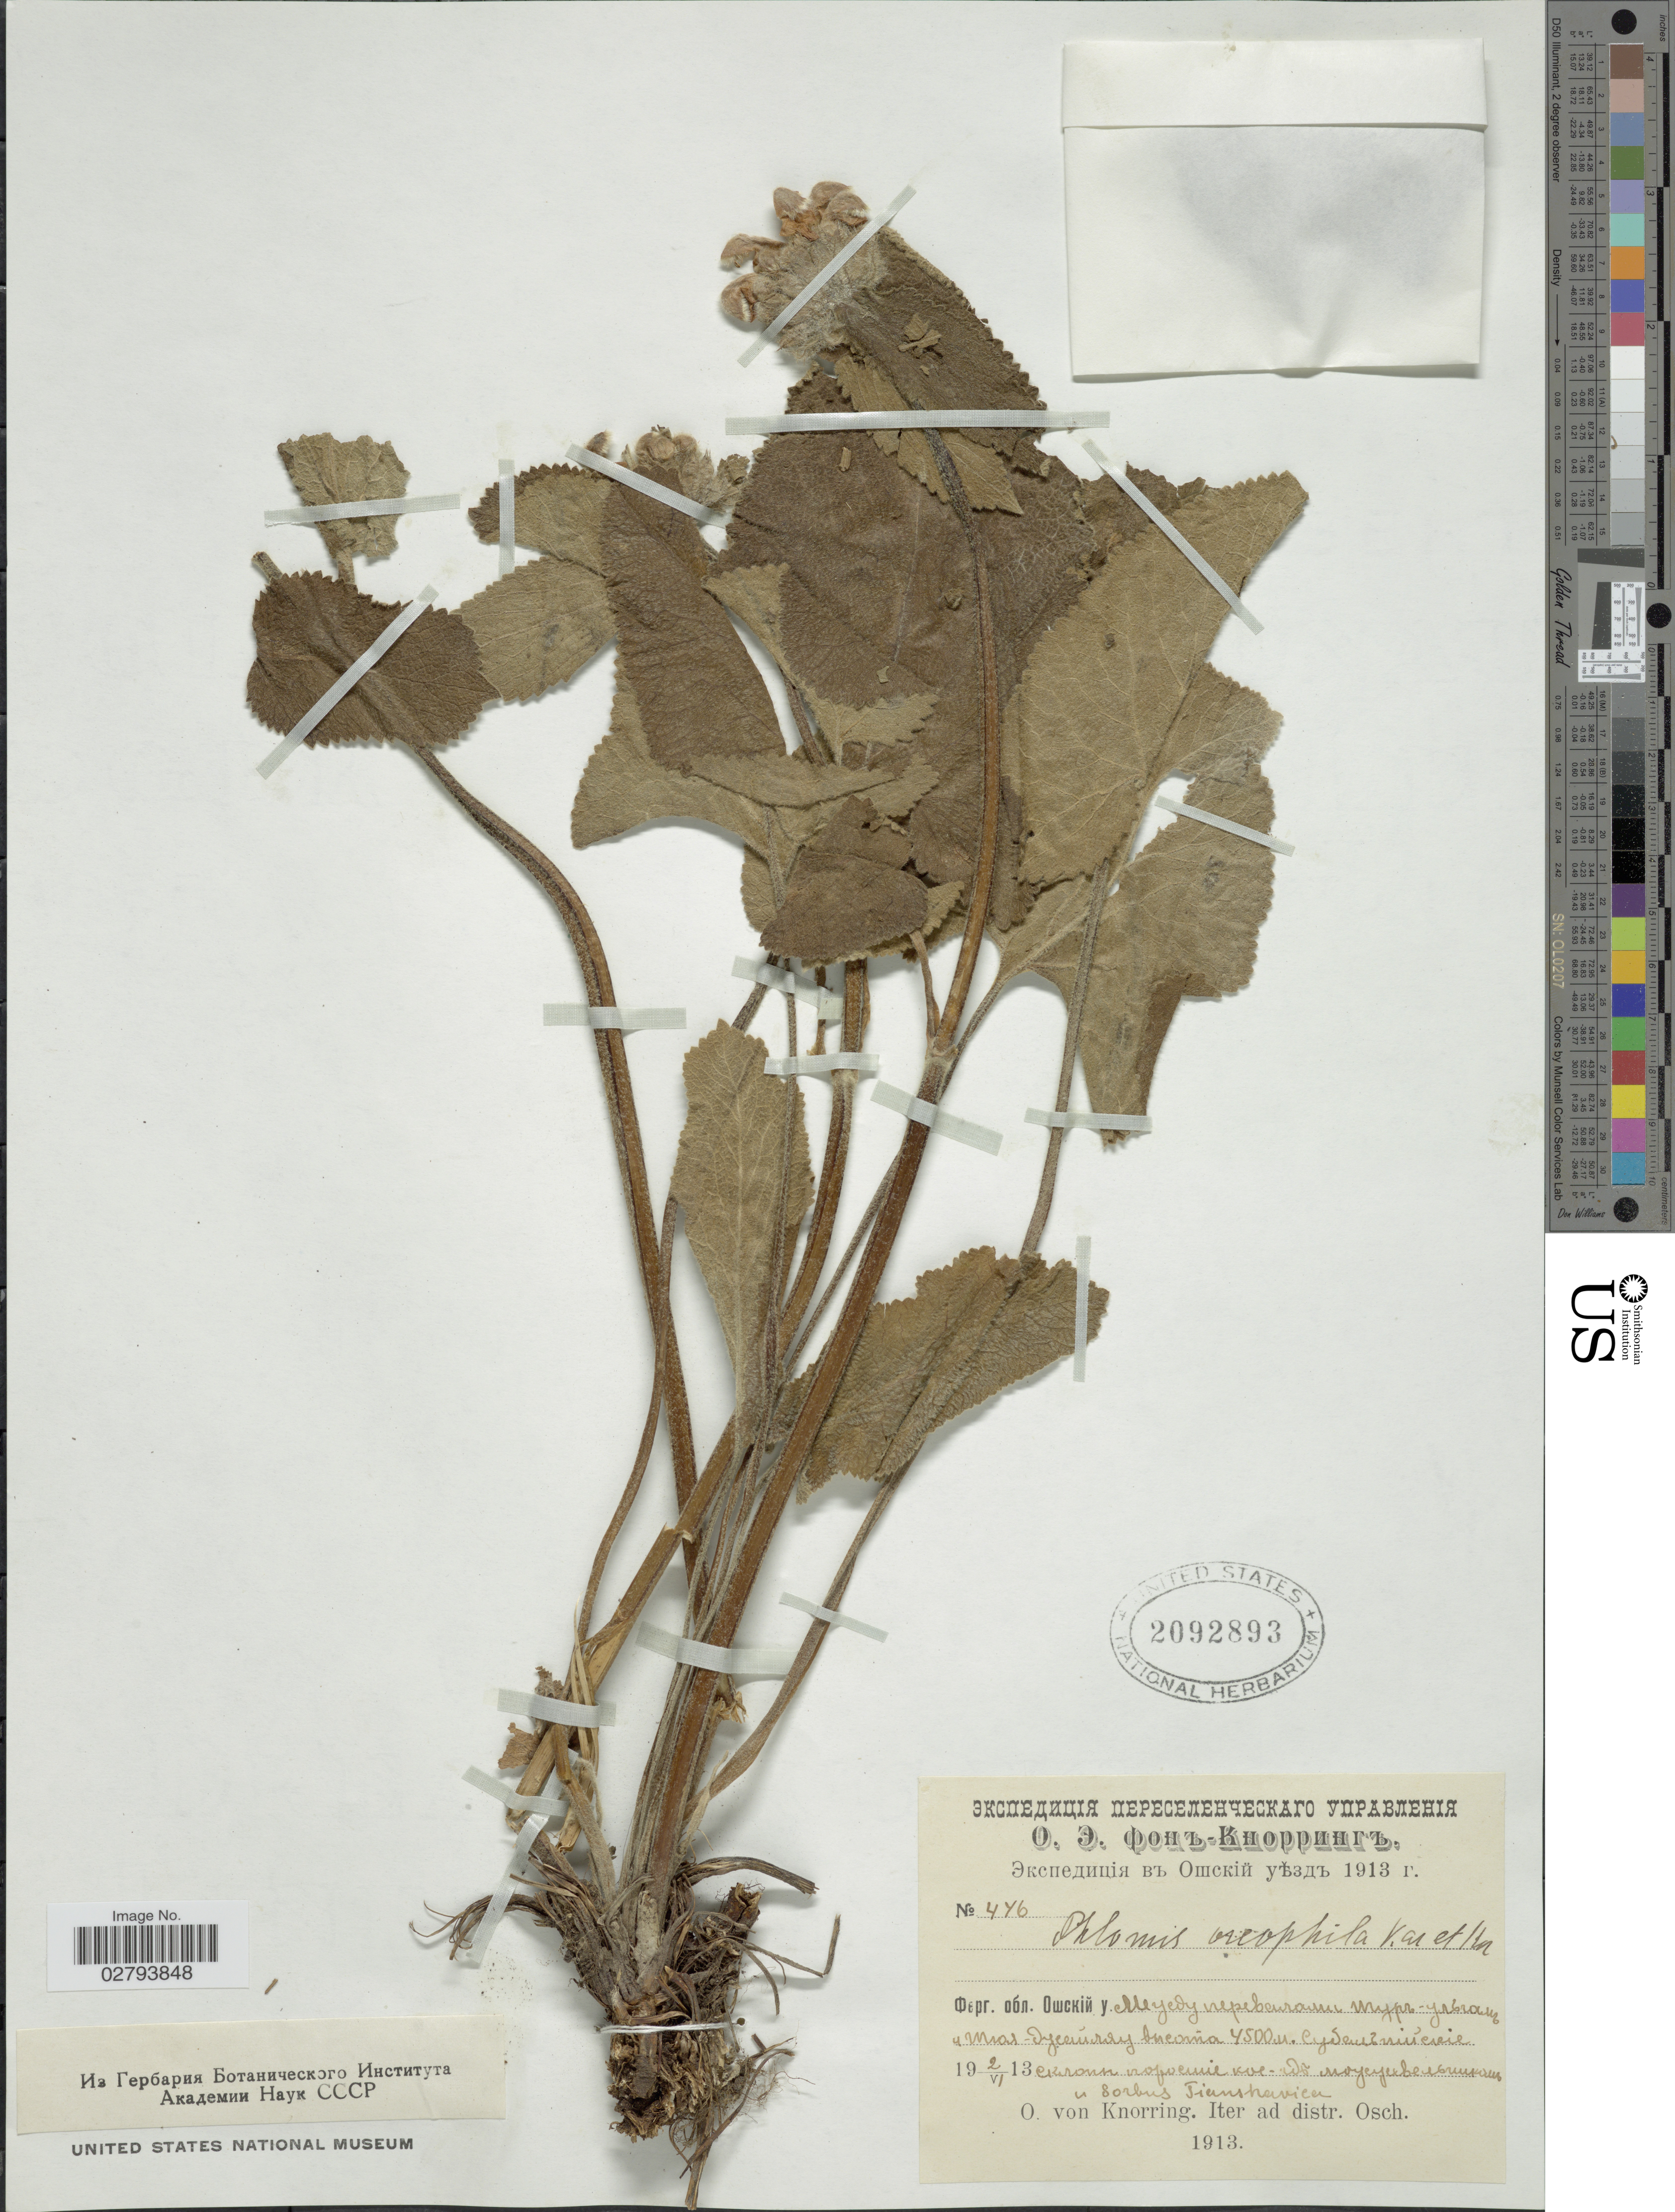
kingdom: Plantae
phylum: Tracheophyta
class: Magnoliopsida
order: Lamiales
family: Lamiaceae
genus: Phlomoides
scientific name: Phlomoides oreophila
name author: (Kar. & Kir.) Adylov et al.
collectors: O. Knorring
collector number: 476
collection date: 1913-06-02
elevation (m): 4500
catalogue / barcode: US 2092893